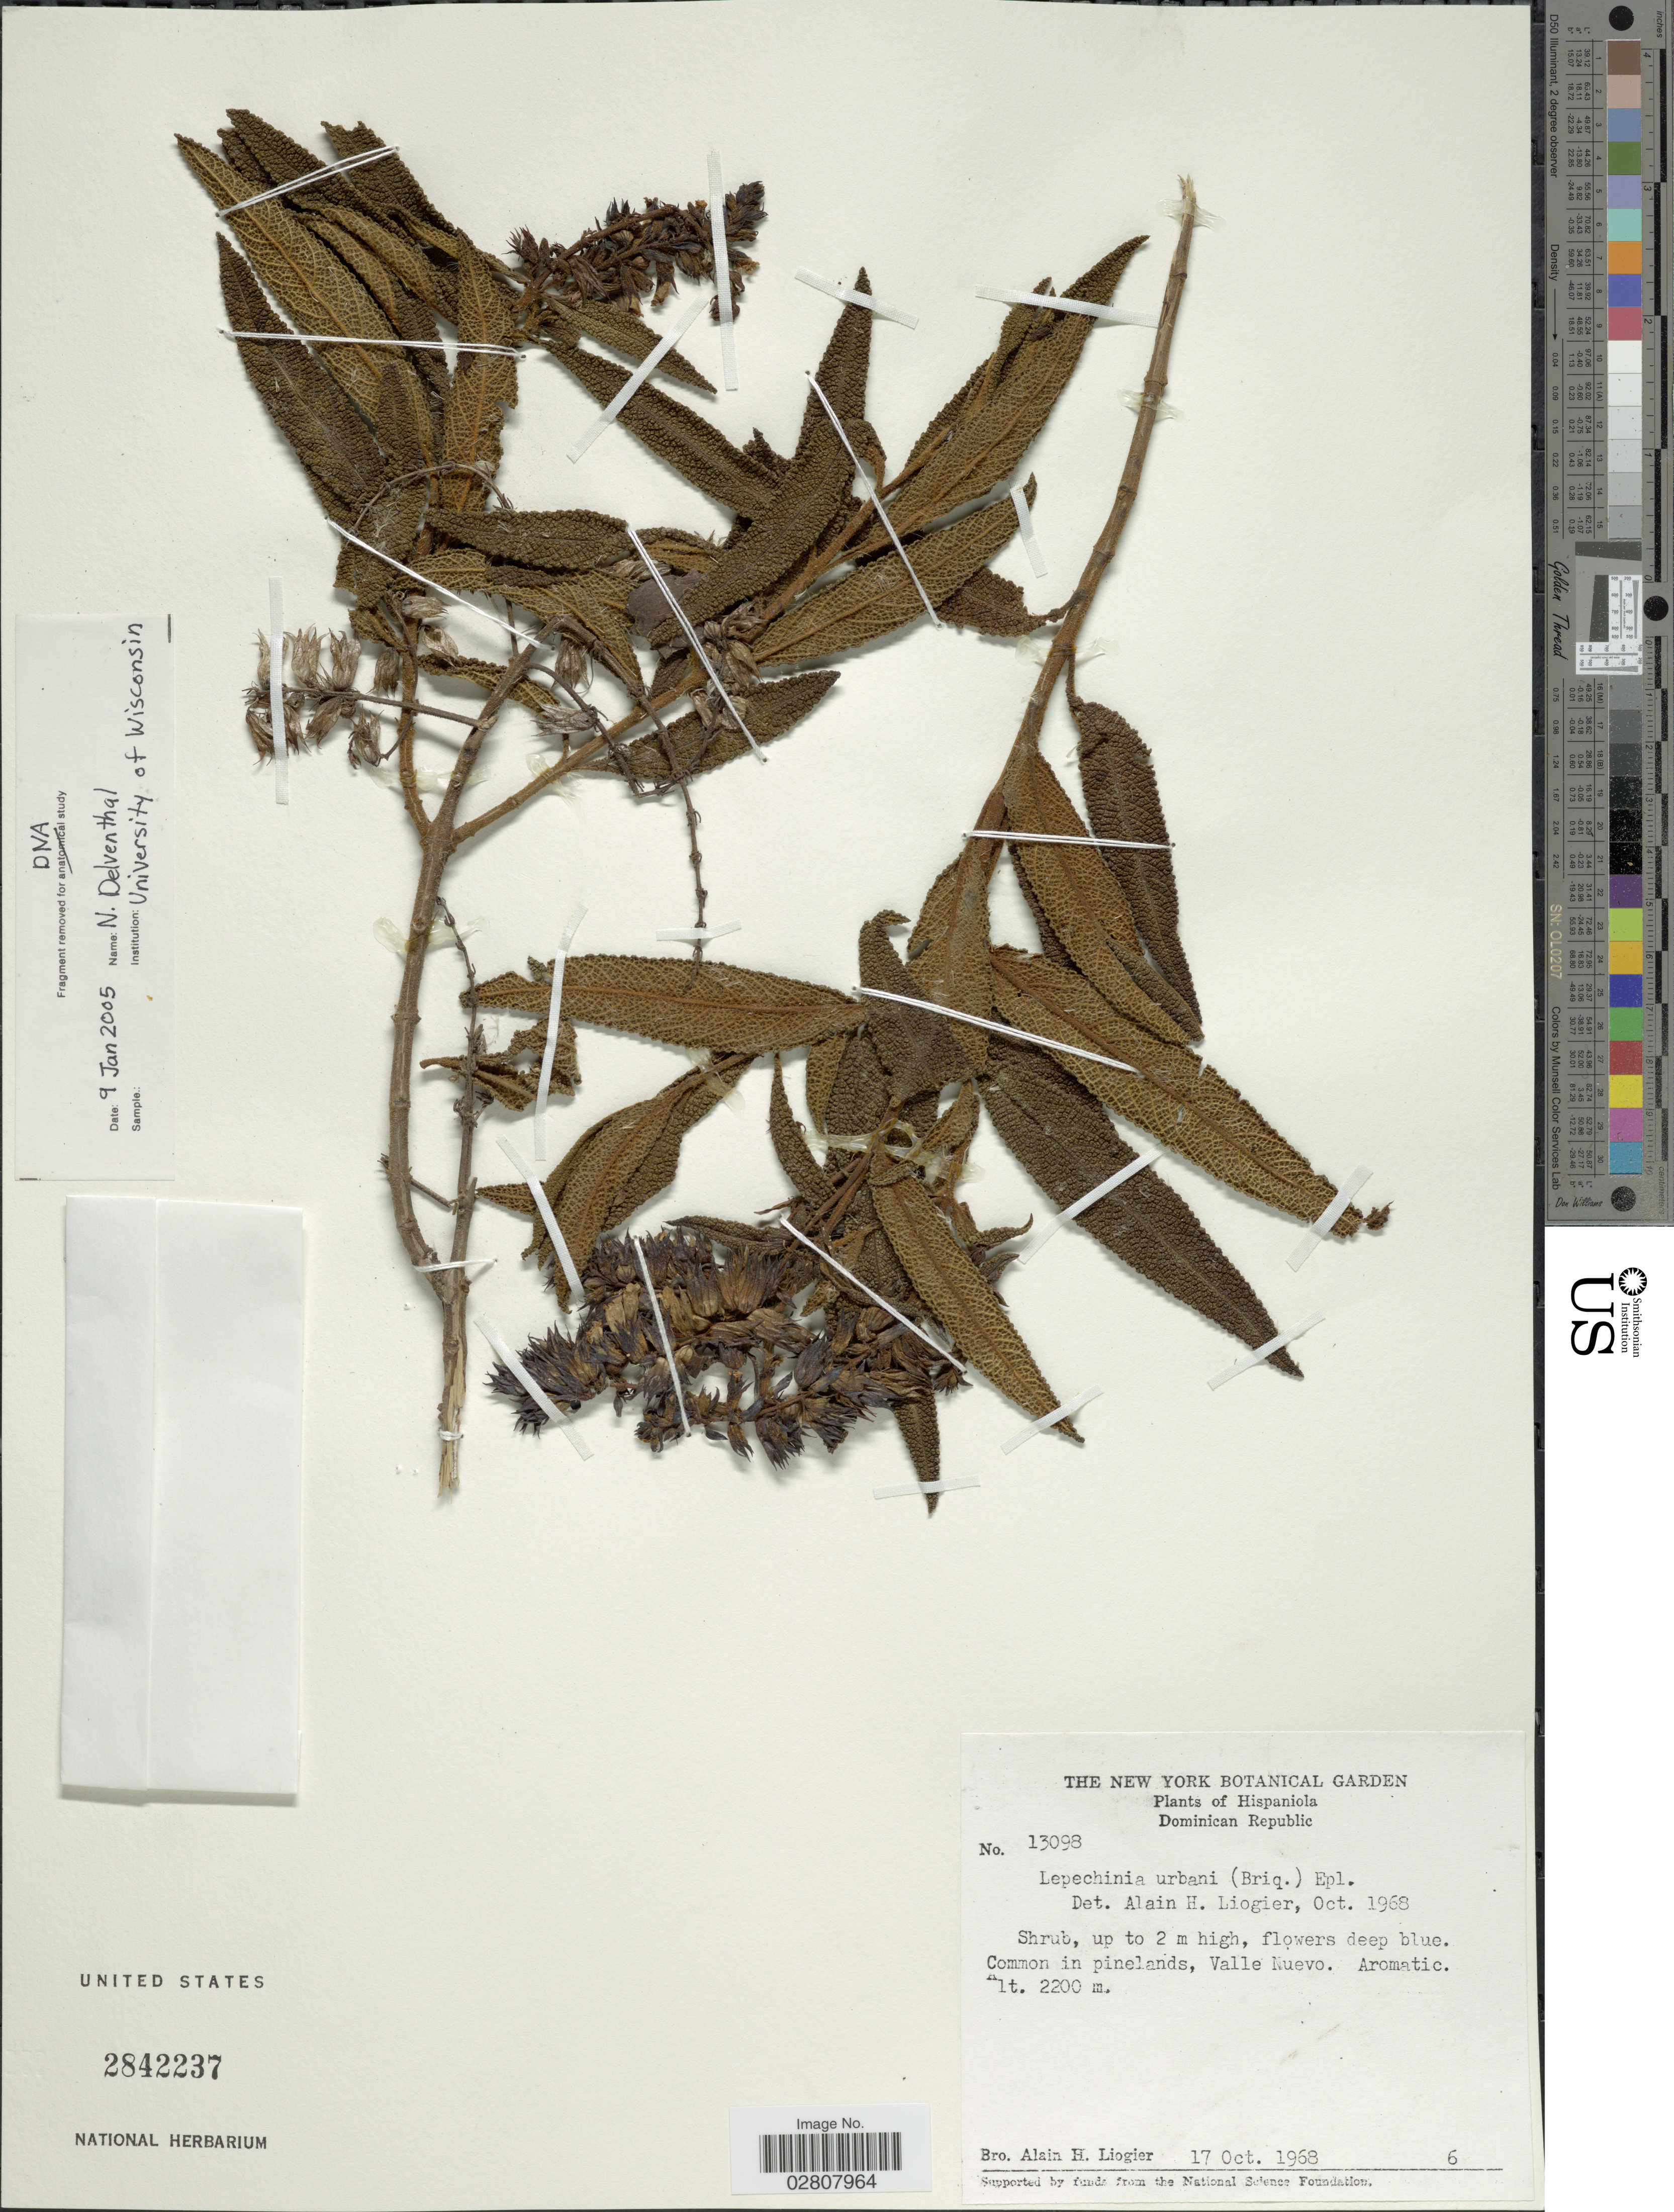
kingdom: Plantae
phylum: Tracheophyta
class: Magnoliopsida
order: Lamiales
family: Lamiaceae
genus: Lepechinia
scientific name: Lepechinia urbanii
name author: (Briq.) Epling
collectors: A. H. Liogier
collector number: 13098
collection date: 1968-10-17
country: Dominican Republic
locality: Hispaniola. Valle Nuevo. Aromatic.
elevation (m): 2200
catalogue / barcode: US 2842237